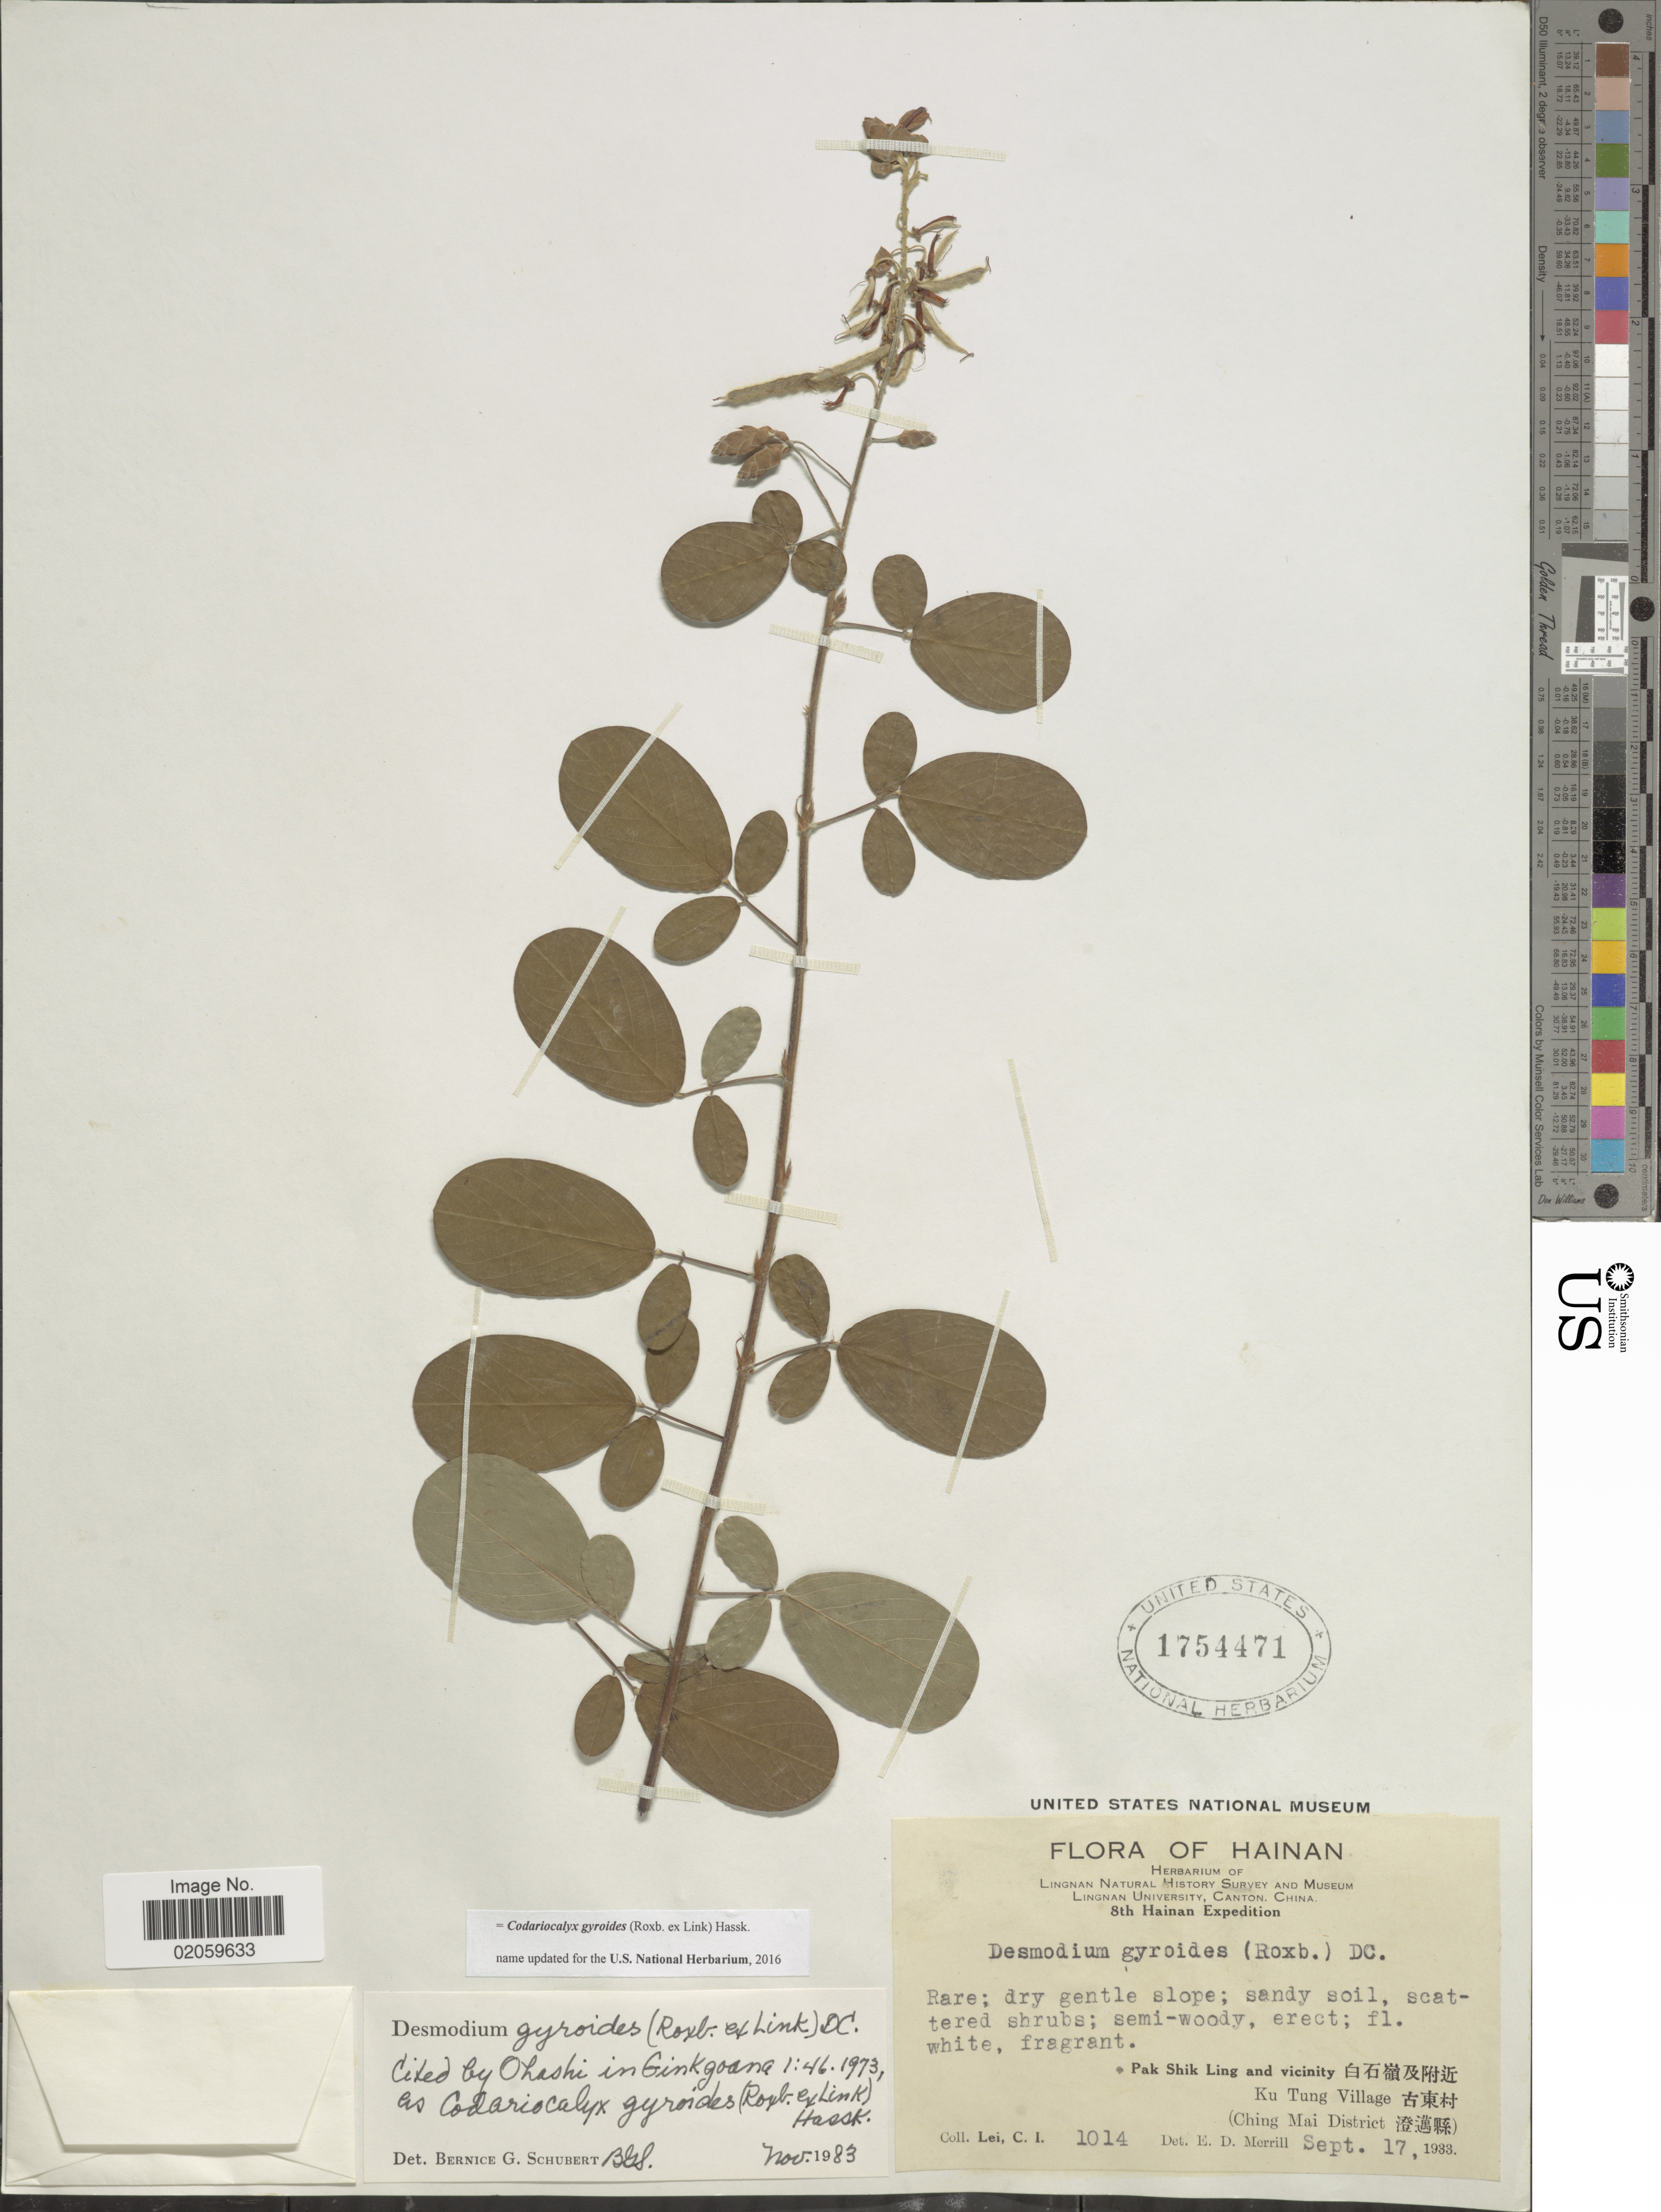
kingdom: Plantae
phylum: Tracheophyta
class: Magnoliopsida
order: Fabales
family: Fabaceae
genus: Codariocalyx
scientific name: Codariocalyx gyroides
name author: (Roxb. & Link) X.Y. Zhu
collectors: C. I. Lei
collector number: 1014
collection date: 1933-09-17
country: China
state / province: Hainan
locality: Pak Shik Ling and vicinity Ku Tung Village (Ching Mai District) Hainan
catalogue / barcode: US 1754471